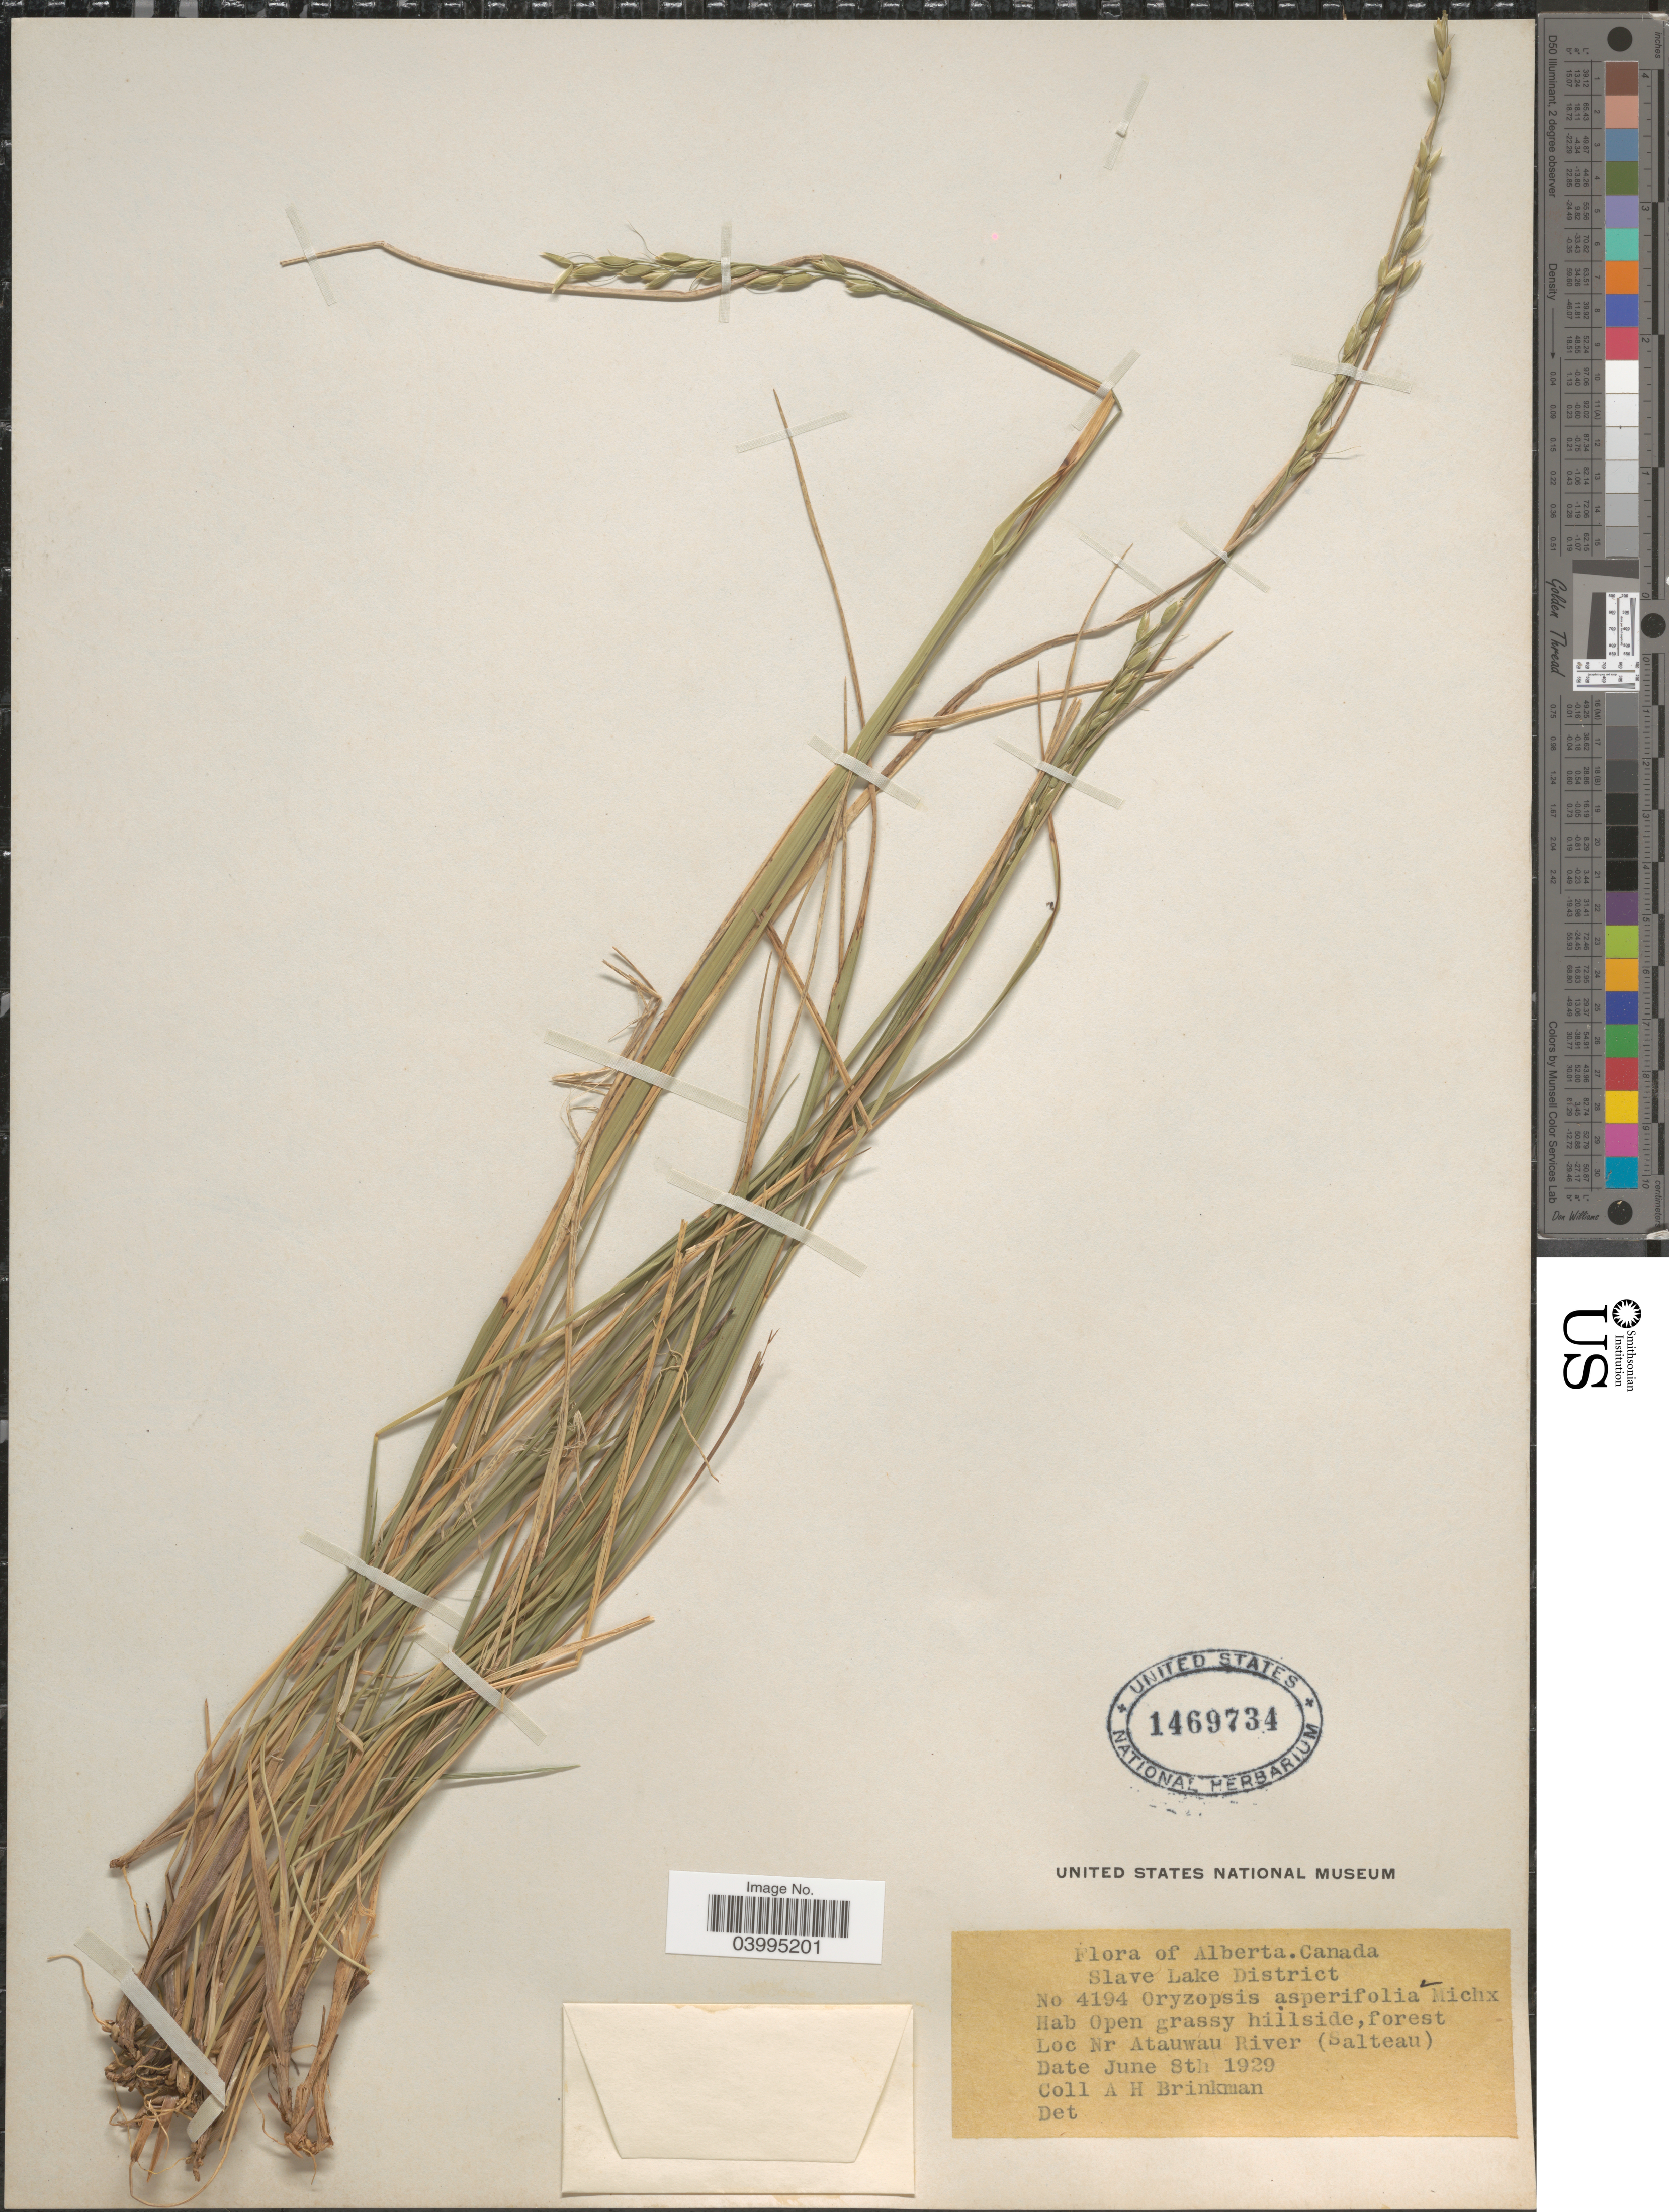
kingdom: Plantae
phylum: Tracheophyta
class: Liliopsida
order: Poales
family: Poaceae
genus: Oryzopsis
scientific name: Oryzopsis asperifolia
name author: Michx.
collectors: A. Brinkman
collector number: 4194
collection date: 1929-06-08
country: Canada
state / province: Alberta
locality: Slave Lake District. Open grassy hillside, forest. Nr Atauwau River (Salteau).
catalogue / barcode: US 1469734